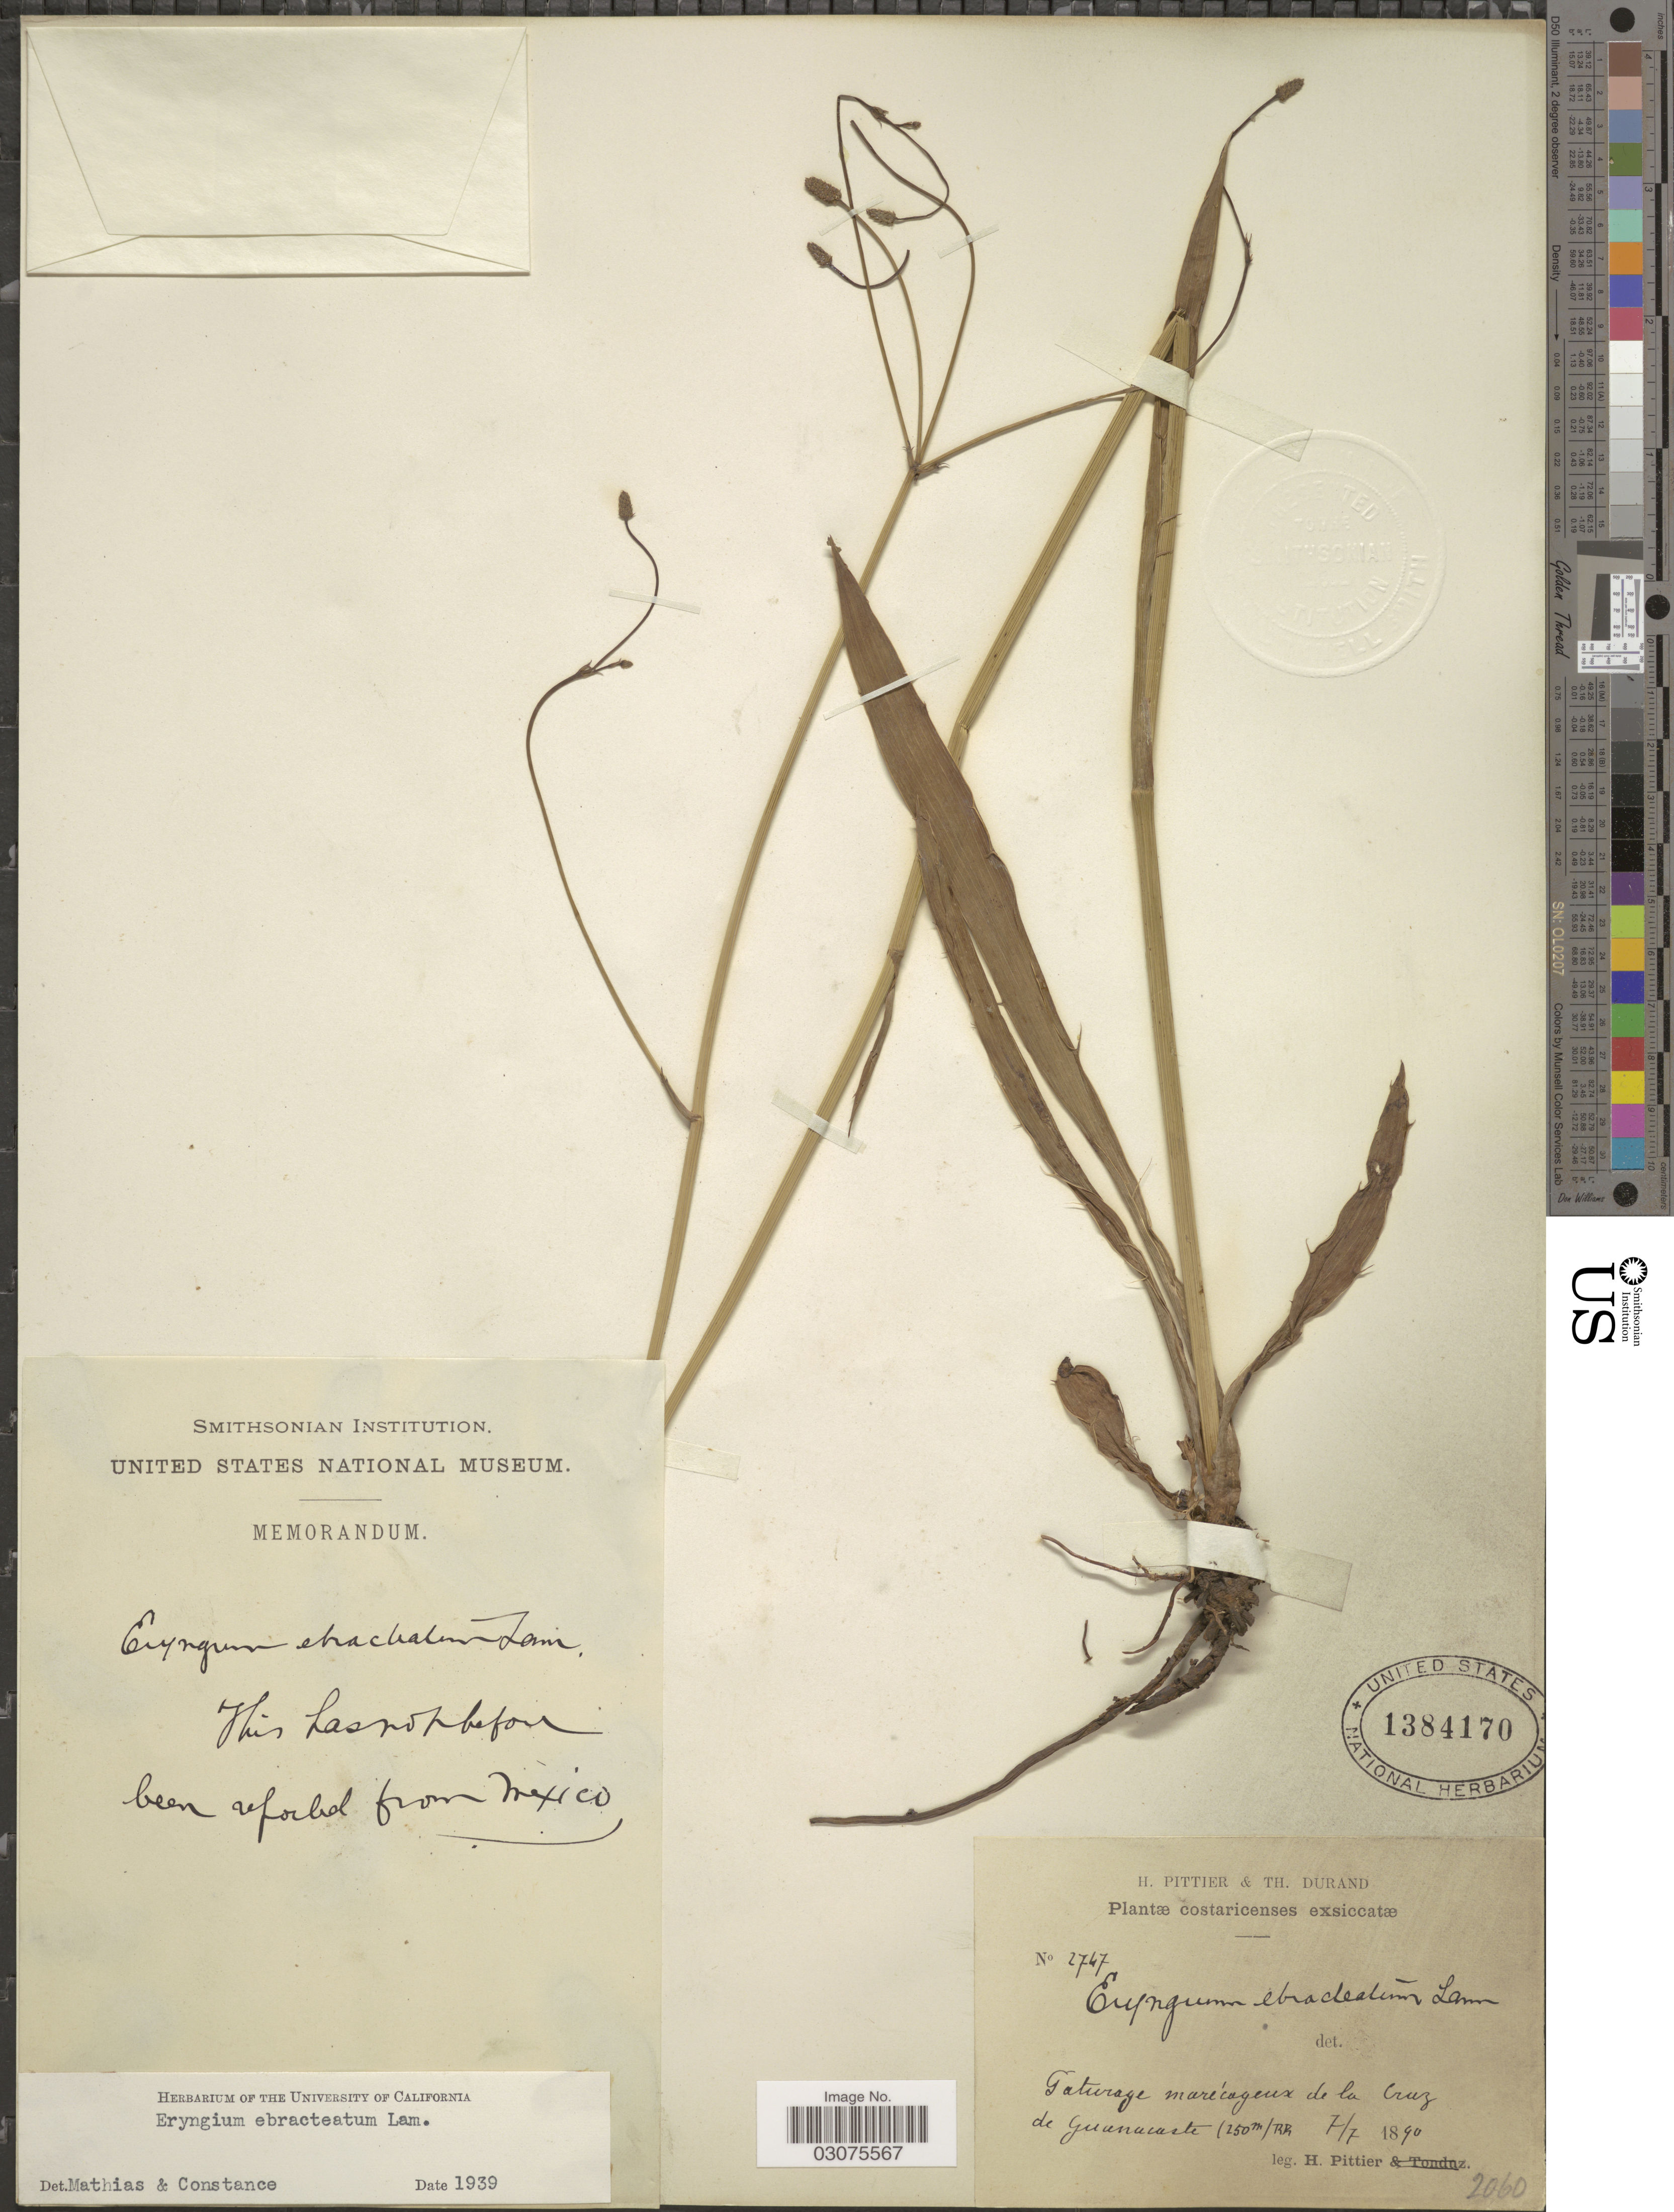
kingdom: Plantae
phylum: Tracheophyta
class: Magnoliopsida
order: Apiales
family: Apiaceae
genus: Eryngium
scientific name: Eryngium ebracteatum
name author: Lam.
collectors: H. F. Pittier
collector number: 2747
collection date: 1890-07-07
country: Costa Rica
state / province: Guanacaste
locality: Paturage marécageux de la Cruz de Guanacaste.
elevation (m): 250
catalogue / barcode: US 1384170